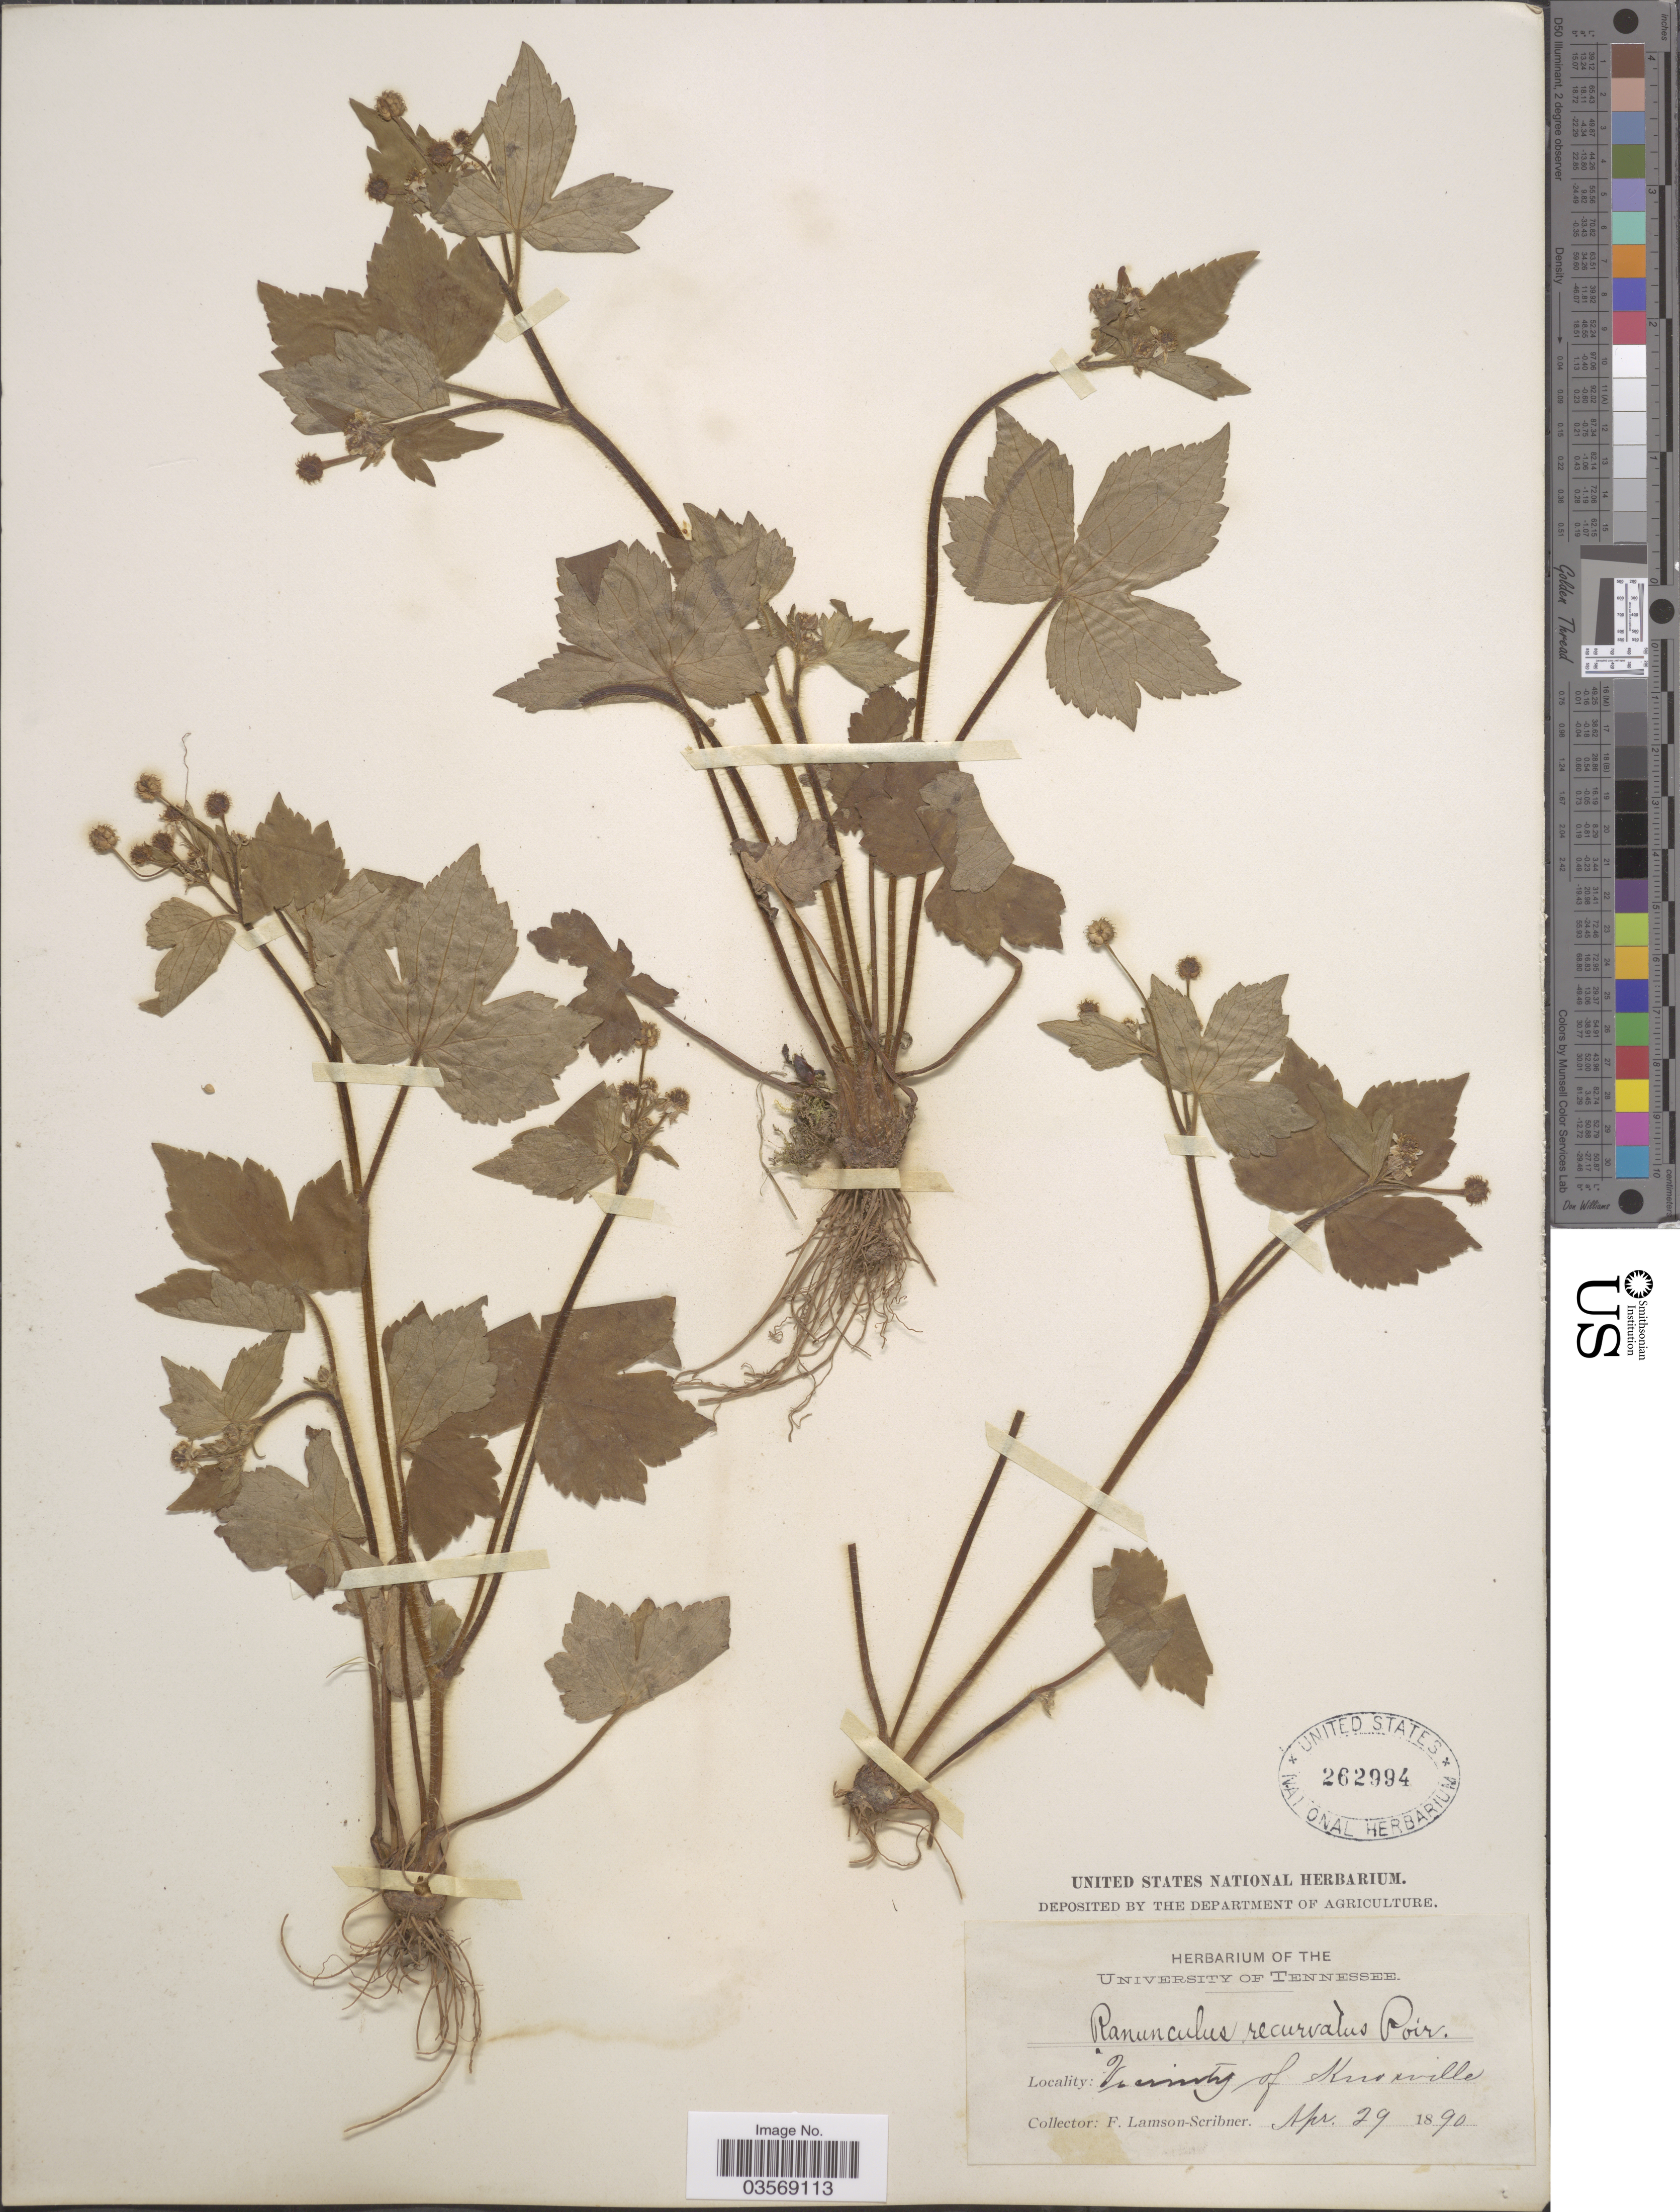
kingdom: Plantae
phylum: Tracheophyta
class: Magnoliopsida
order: Ranunculales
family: Ranunculaceae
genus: Ranunculus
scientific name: Ranunculus recurvatus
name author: Poir.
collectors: F. Lamson-Scribner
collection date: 1890-04-29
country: United States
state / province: Tennessee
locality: Vicinity of Tennessee.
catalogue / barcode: US 262994